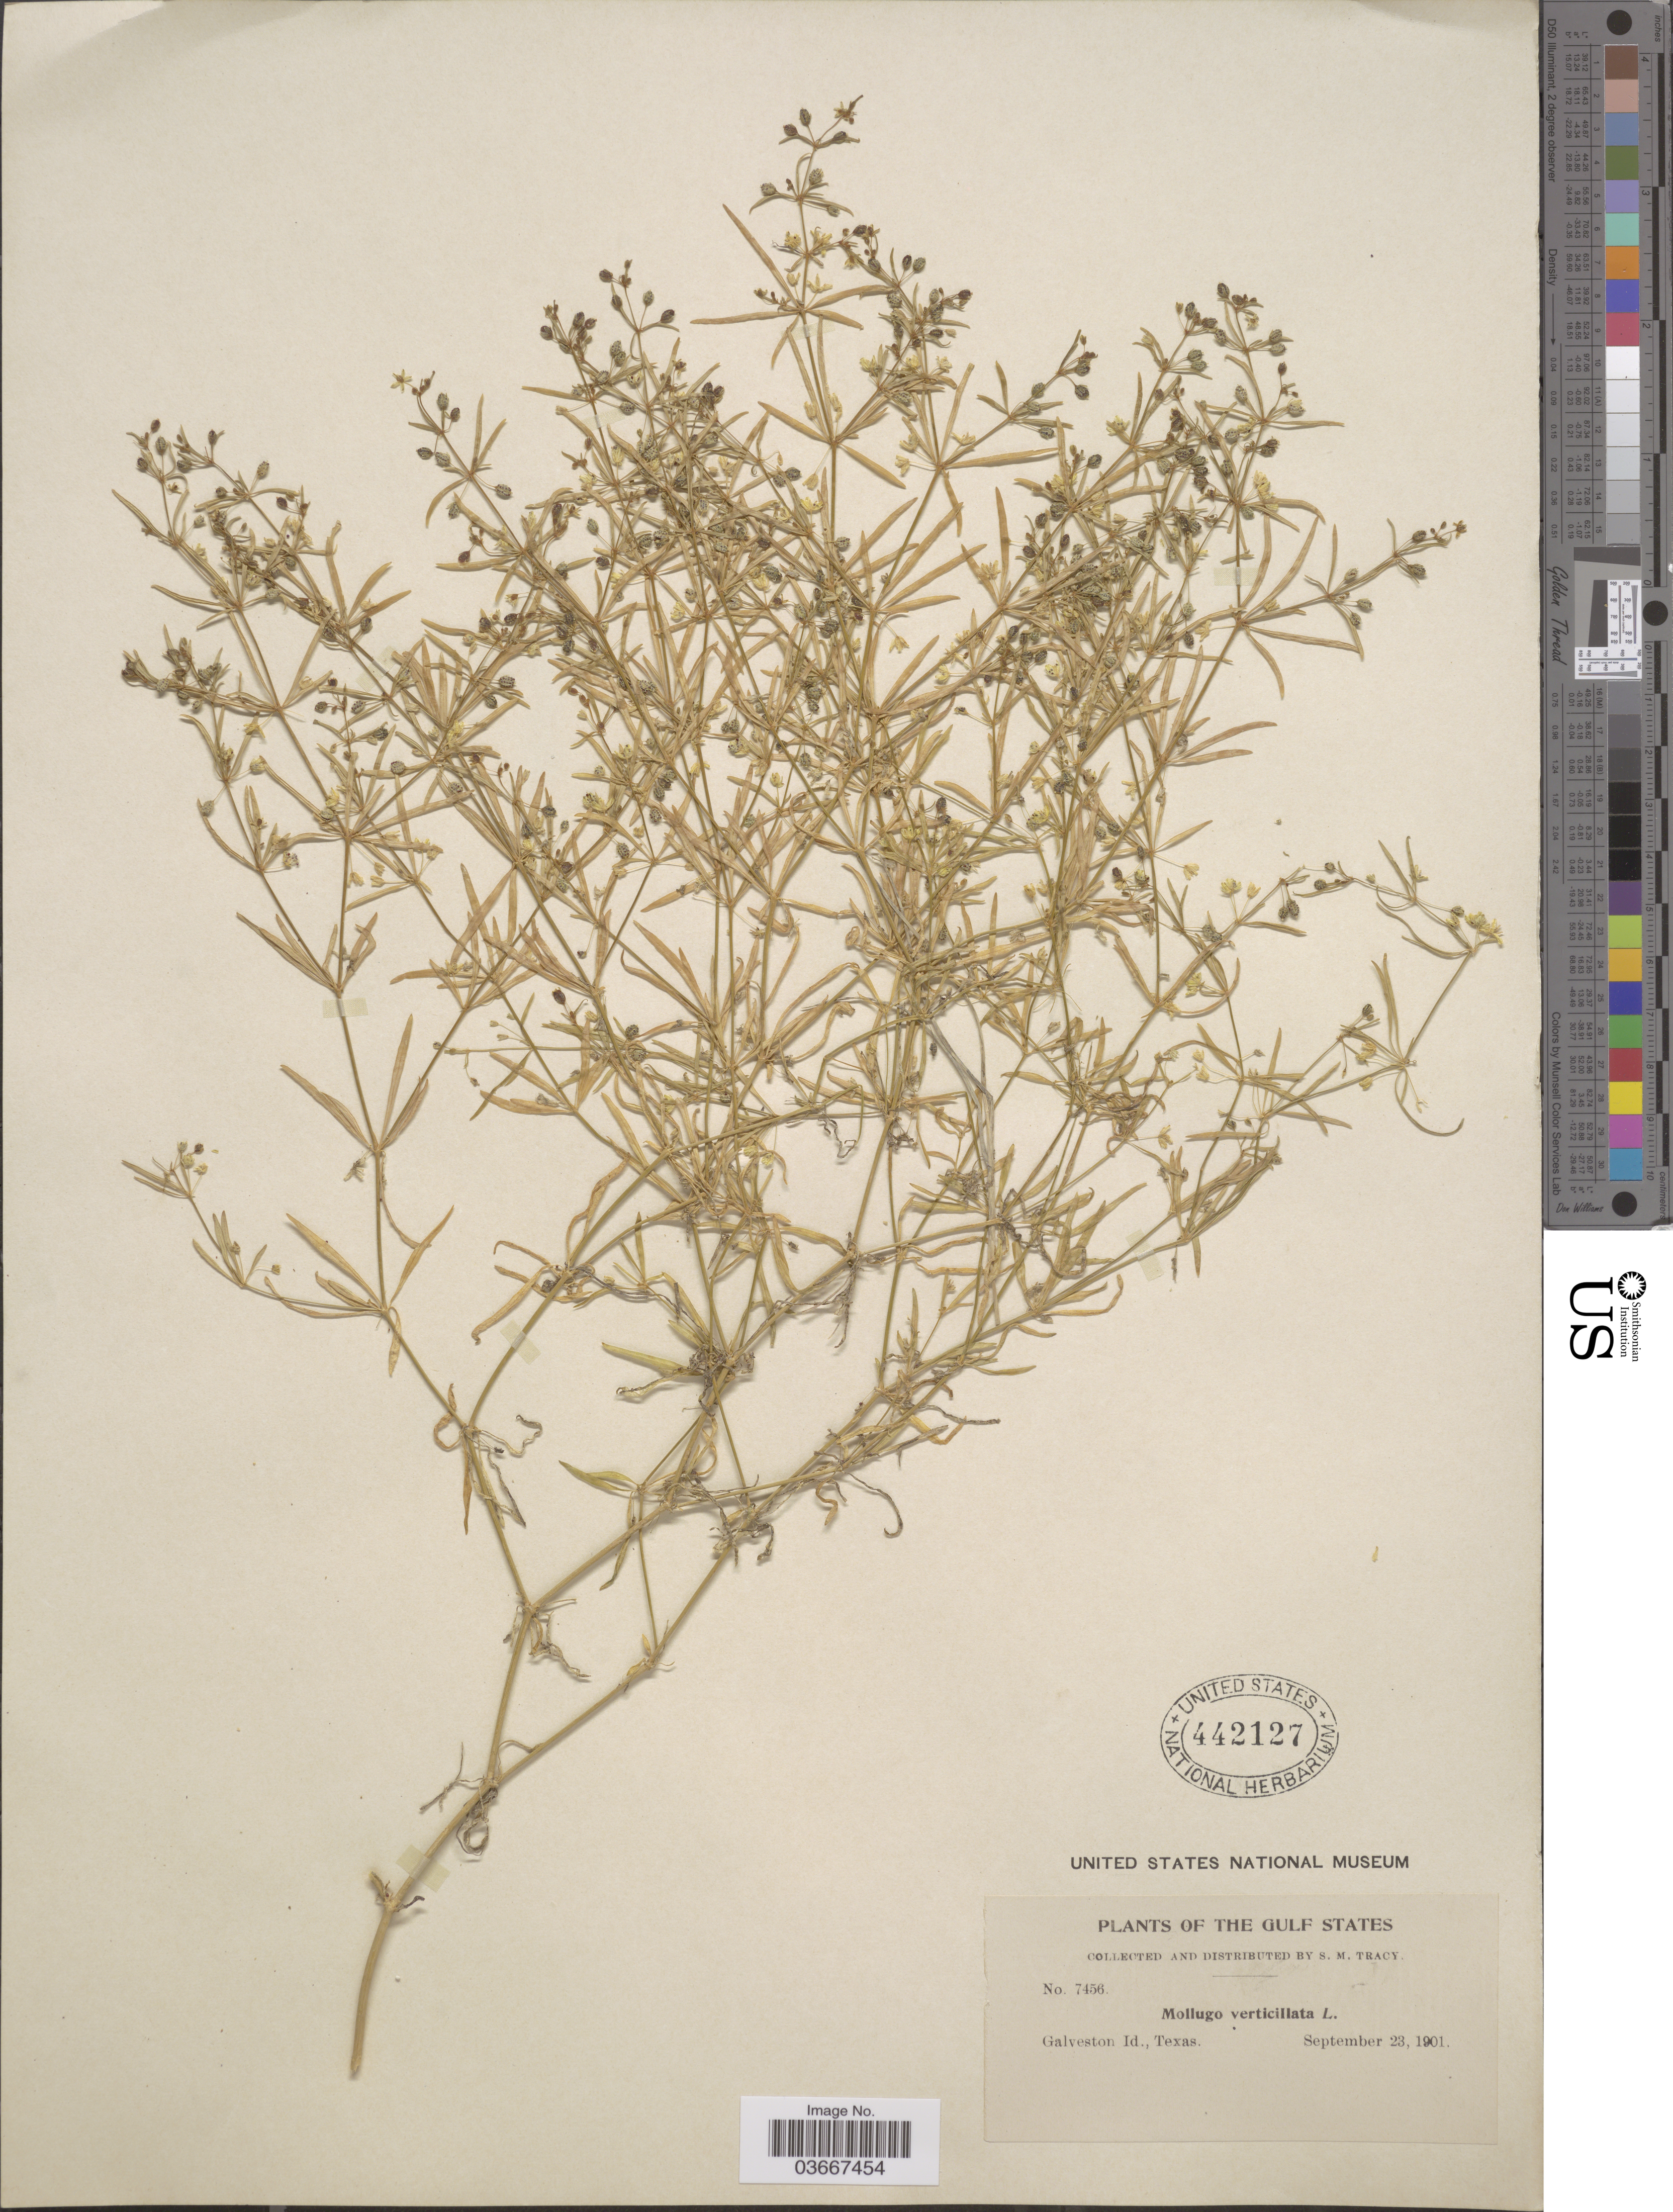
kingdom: Plantae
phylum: Tracheophyta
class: Magnoliopsida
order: Caryophyllales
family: Molluginaceae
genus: Mollugo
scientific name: Mollugo verticillata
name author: L.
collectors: S. M. Tracy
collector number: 7456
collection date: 1901-09-23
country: United States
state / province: Texas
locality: The Gulf States. Galveston Id.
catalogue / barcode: US 442127